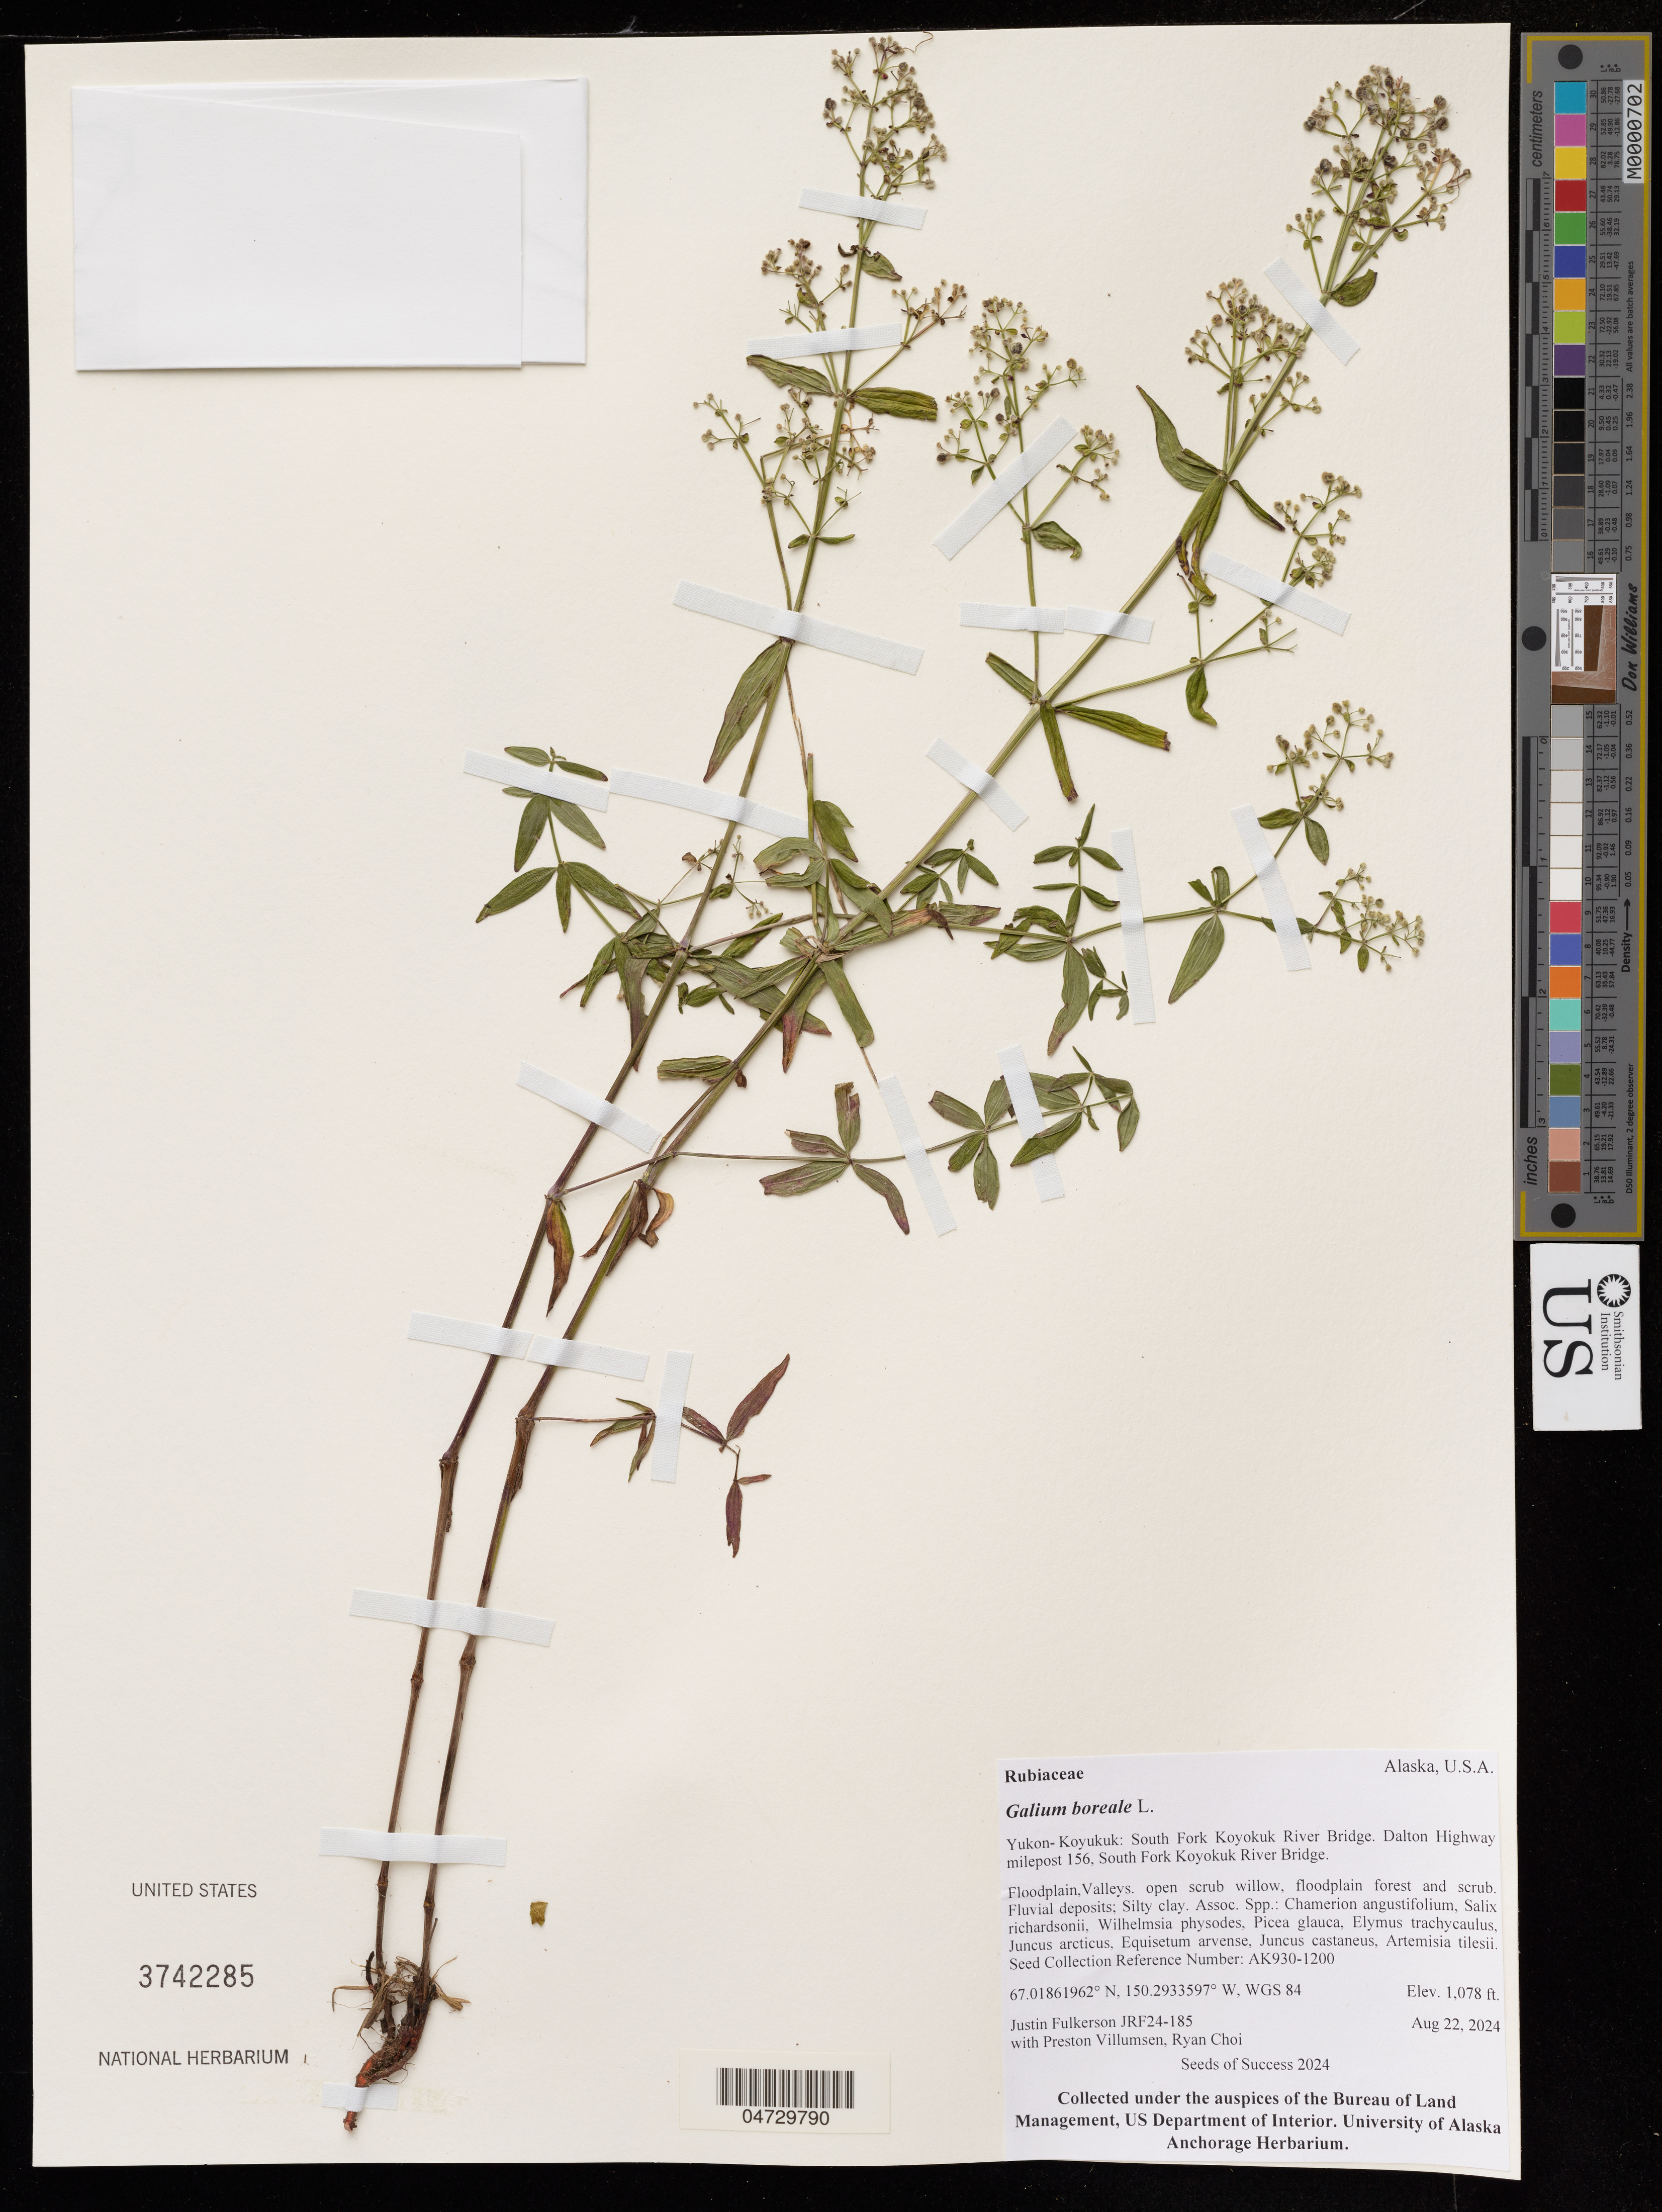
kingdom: Plantae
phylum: Tracheophyta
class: Magnoliopsida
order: Gentianales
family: Rubiaceae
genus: Galium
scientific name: Galium boreale L.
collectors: J. Fulkerson, P. Villumsen & R. Choi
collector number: JRF24-185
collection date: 2024-08-22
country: United States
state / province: Alaska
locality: Yukon-Koyukuk: South Fork Koyokuk River Bridge, Dalton Highway milepost 156, South Fork Koyokuk River Bridge.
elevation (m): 329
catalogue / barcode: US 3742285